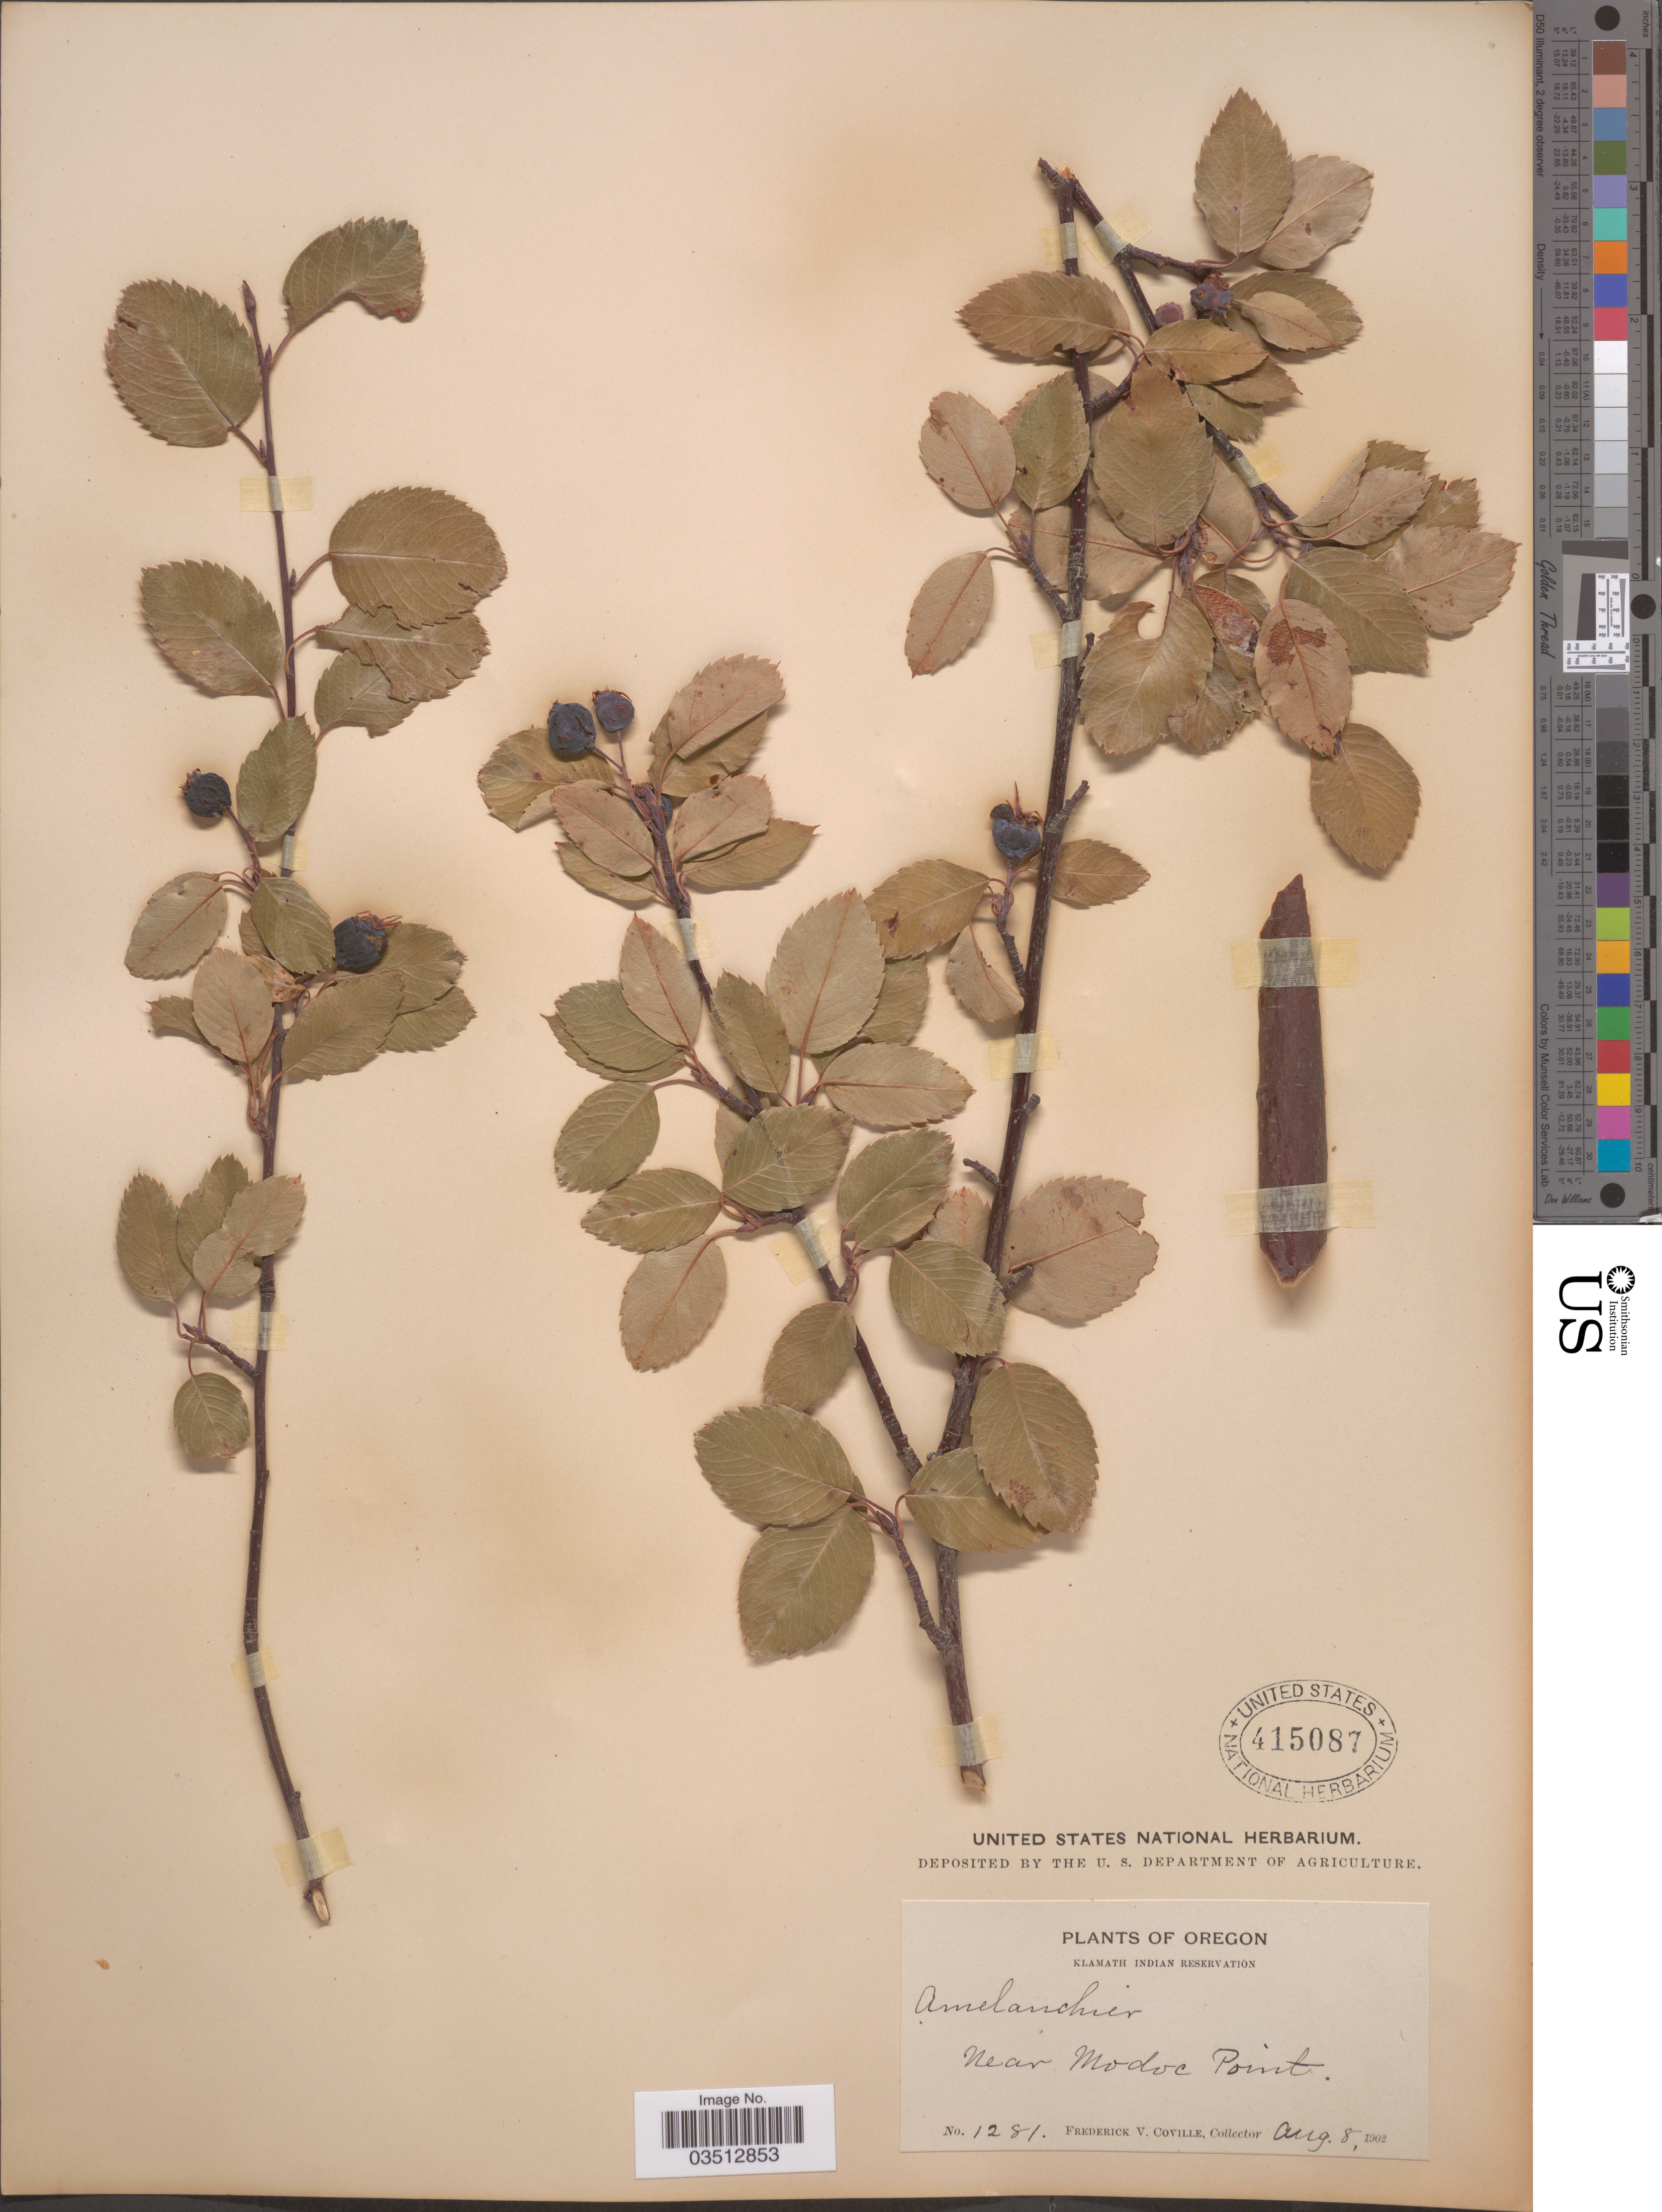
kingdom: Plantae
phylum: Tracheophyta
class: Magnoliopsida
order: Rosales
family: Rosaceae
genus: Amelanchier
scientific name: Amelanchier sp.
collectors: F. V. Coville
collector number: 1281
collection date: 1902-08-08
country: United States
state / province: Oregon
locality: Klamath Indian Reservation. Near Modoc Point.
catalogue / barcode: US 415087